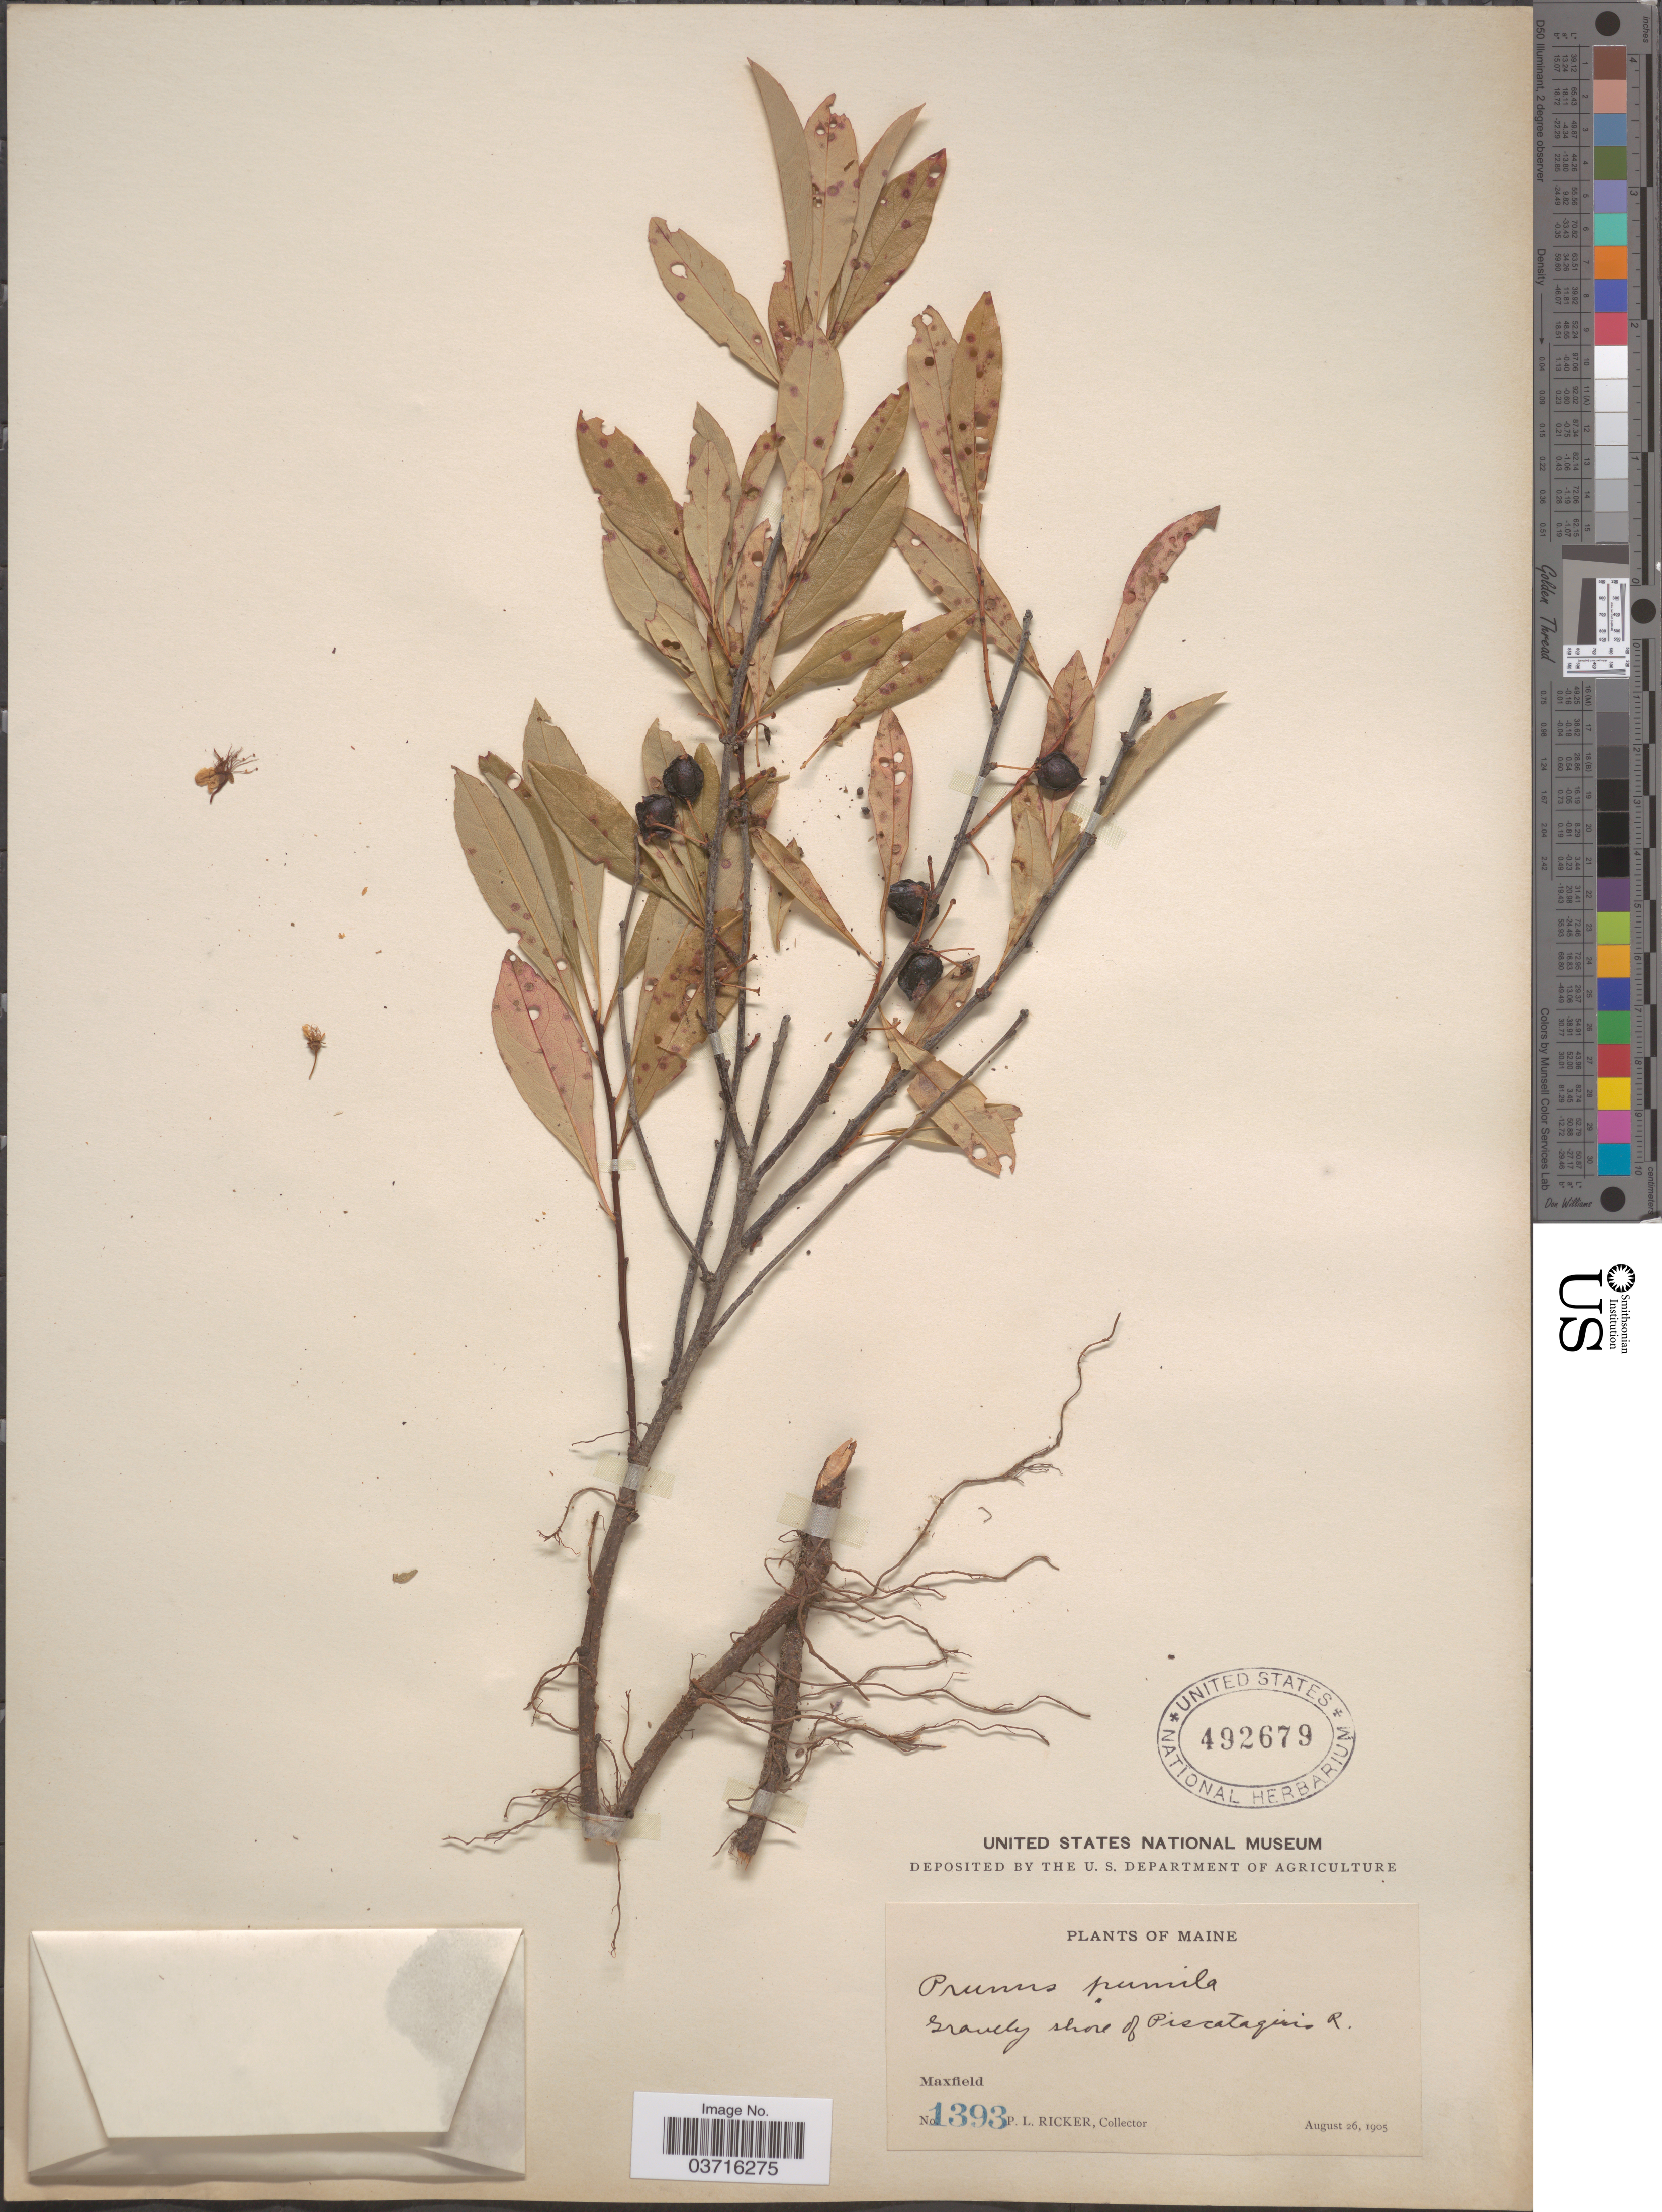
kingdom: Plantae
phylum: Tracheophyta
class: Magnoliopsida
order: Rosales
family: Rosaceae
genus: Prunus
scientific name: Prunus pumila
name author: L.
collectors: P. Ricker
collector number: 1393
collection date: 1905-08-26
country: United States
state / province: Maine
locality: Gravely shore of Piscataquis R. Maxfield.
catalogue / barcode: US 492679